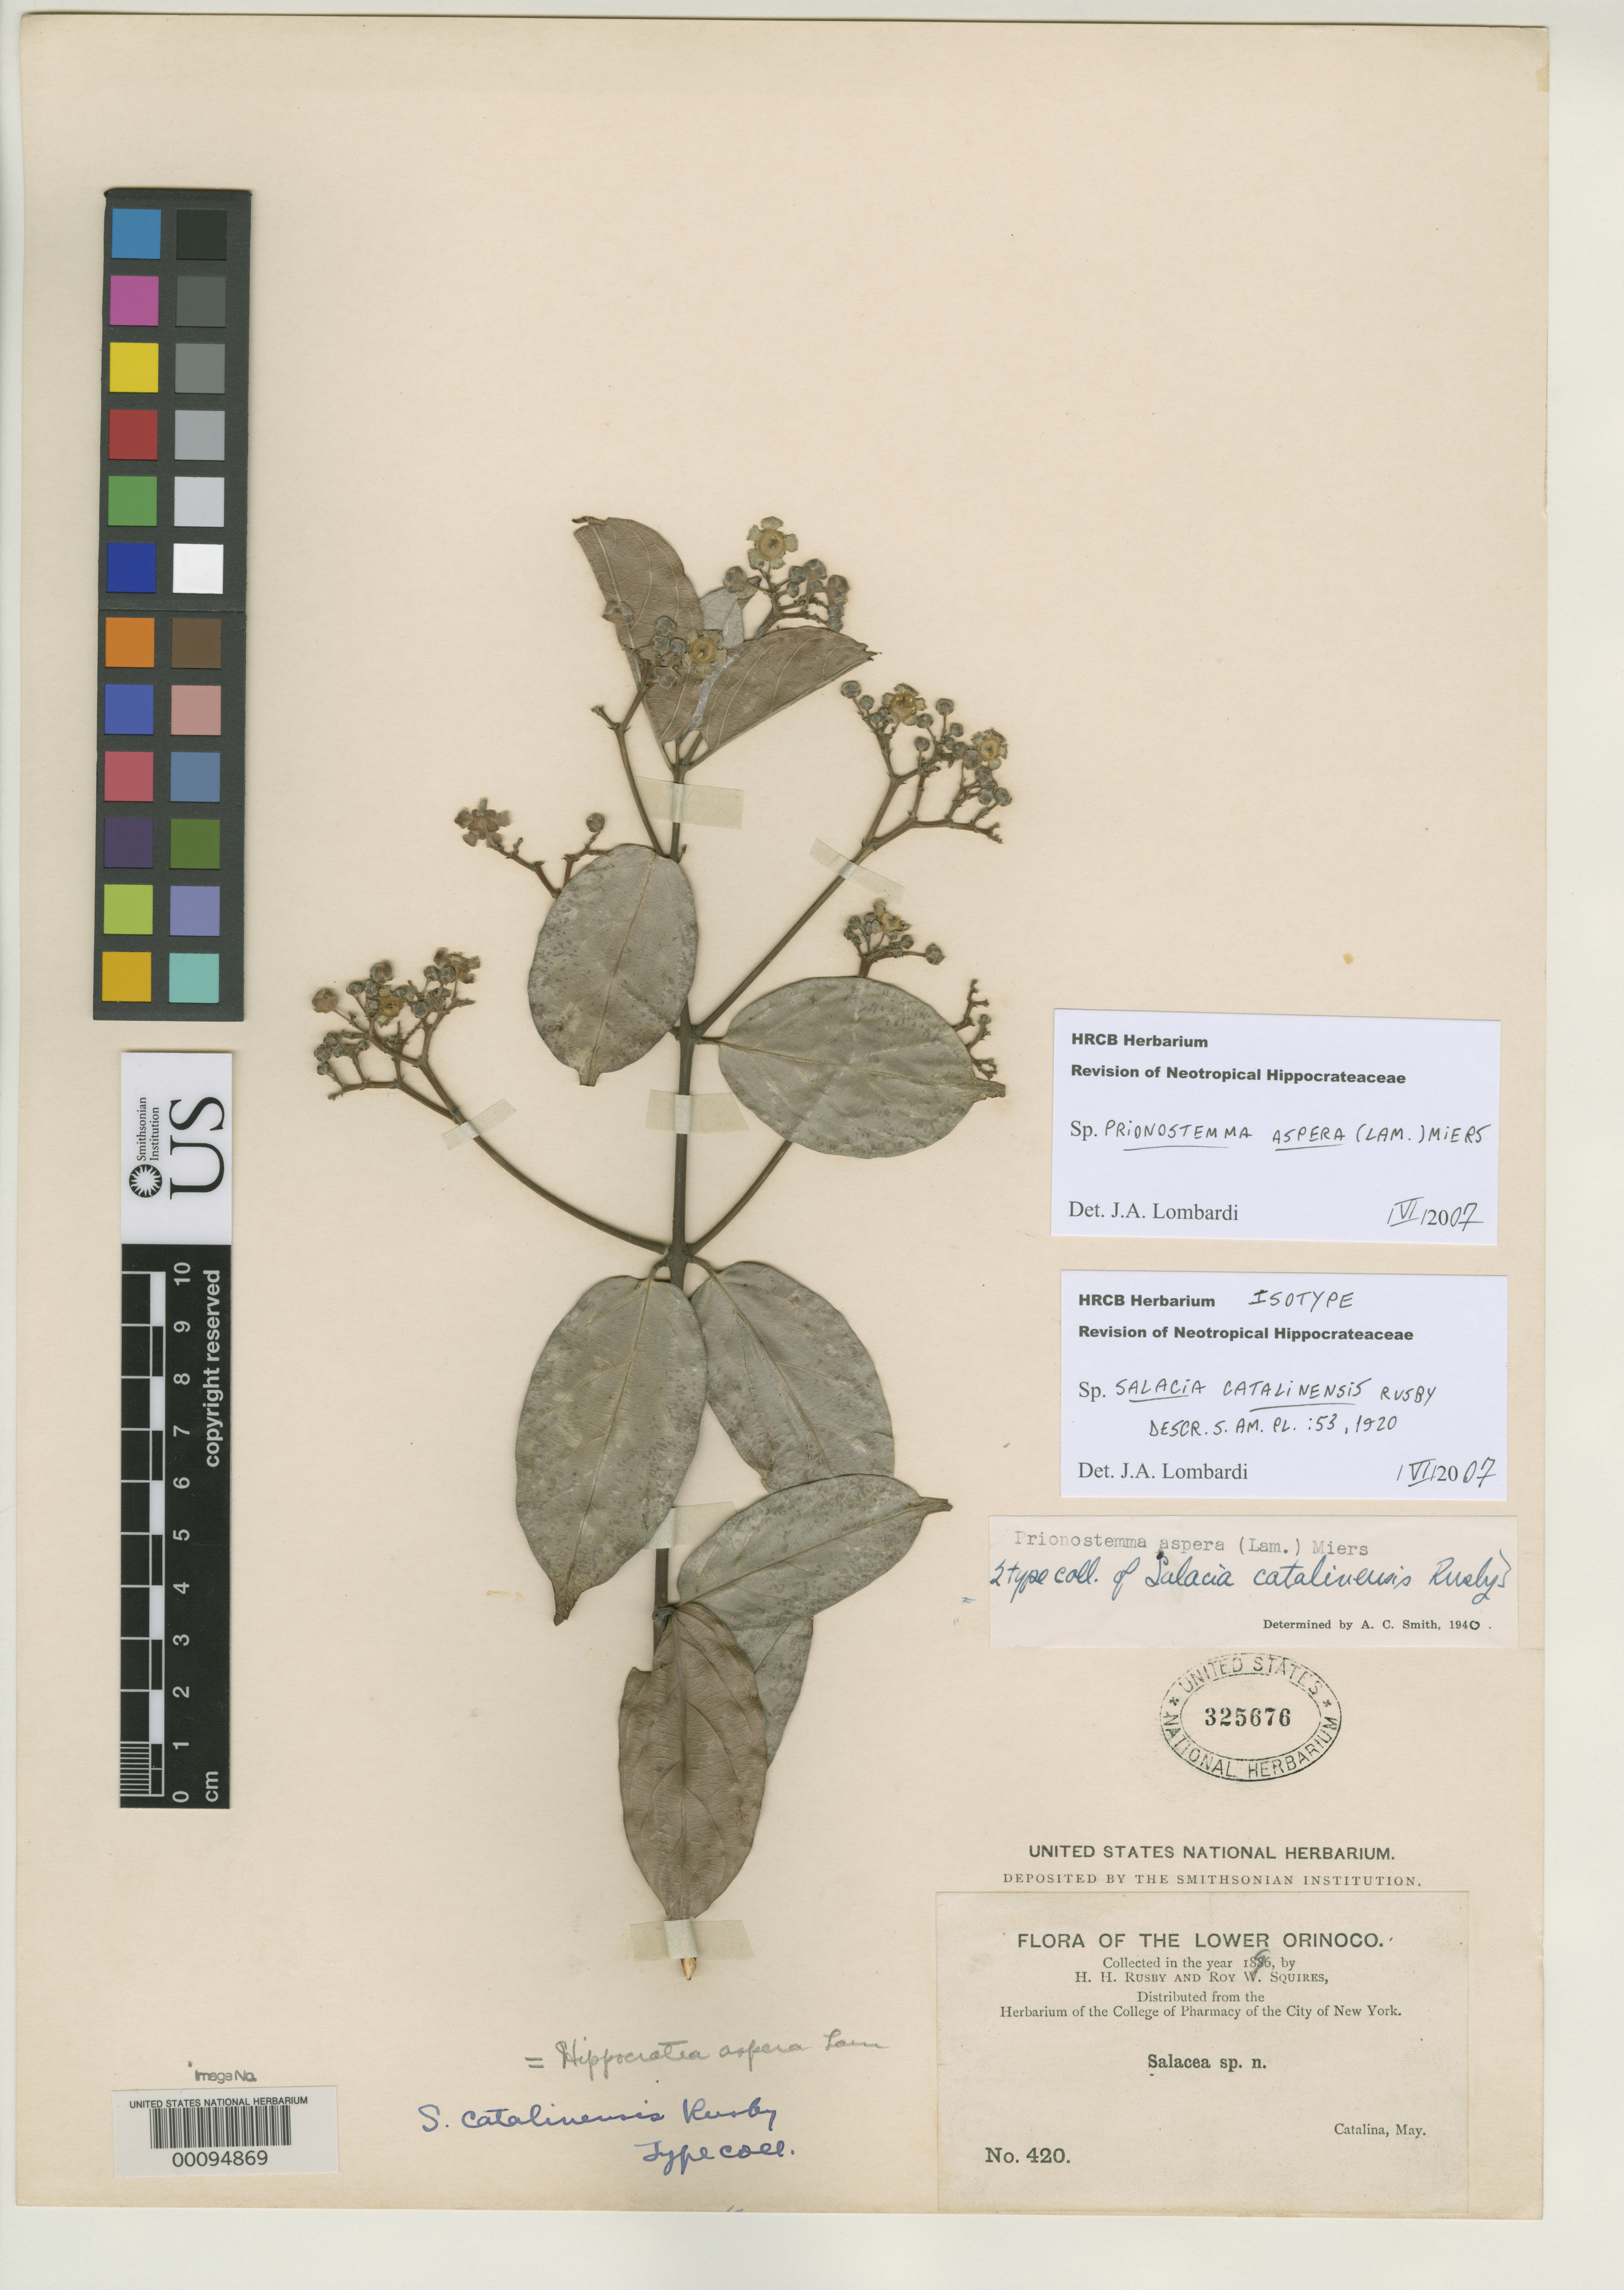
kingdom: Plantae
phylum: Tracheophyta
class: Magnoliopsida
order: Celastrales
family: Celastraceae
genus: Salacia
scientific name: Salacia catalinensis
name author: Rusby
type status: Isotype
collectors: H. H. Rusby & R. Squires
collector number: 420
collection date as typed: May 1896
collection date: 1896-05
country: Venezuela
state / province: Delta Amacuro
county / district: Tucupita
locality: Lower Orinoco, Santa Catalina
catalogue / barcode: US 325676